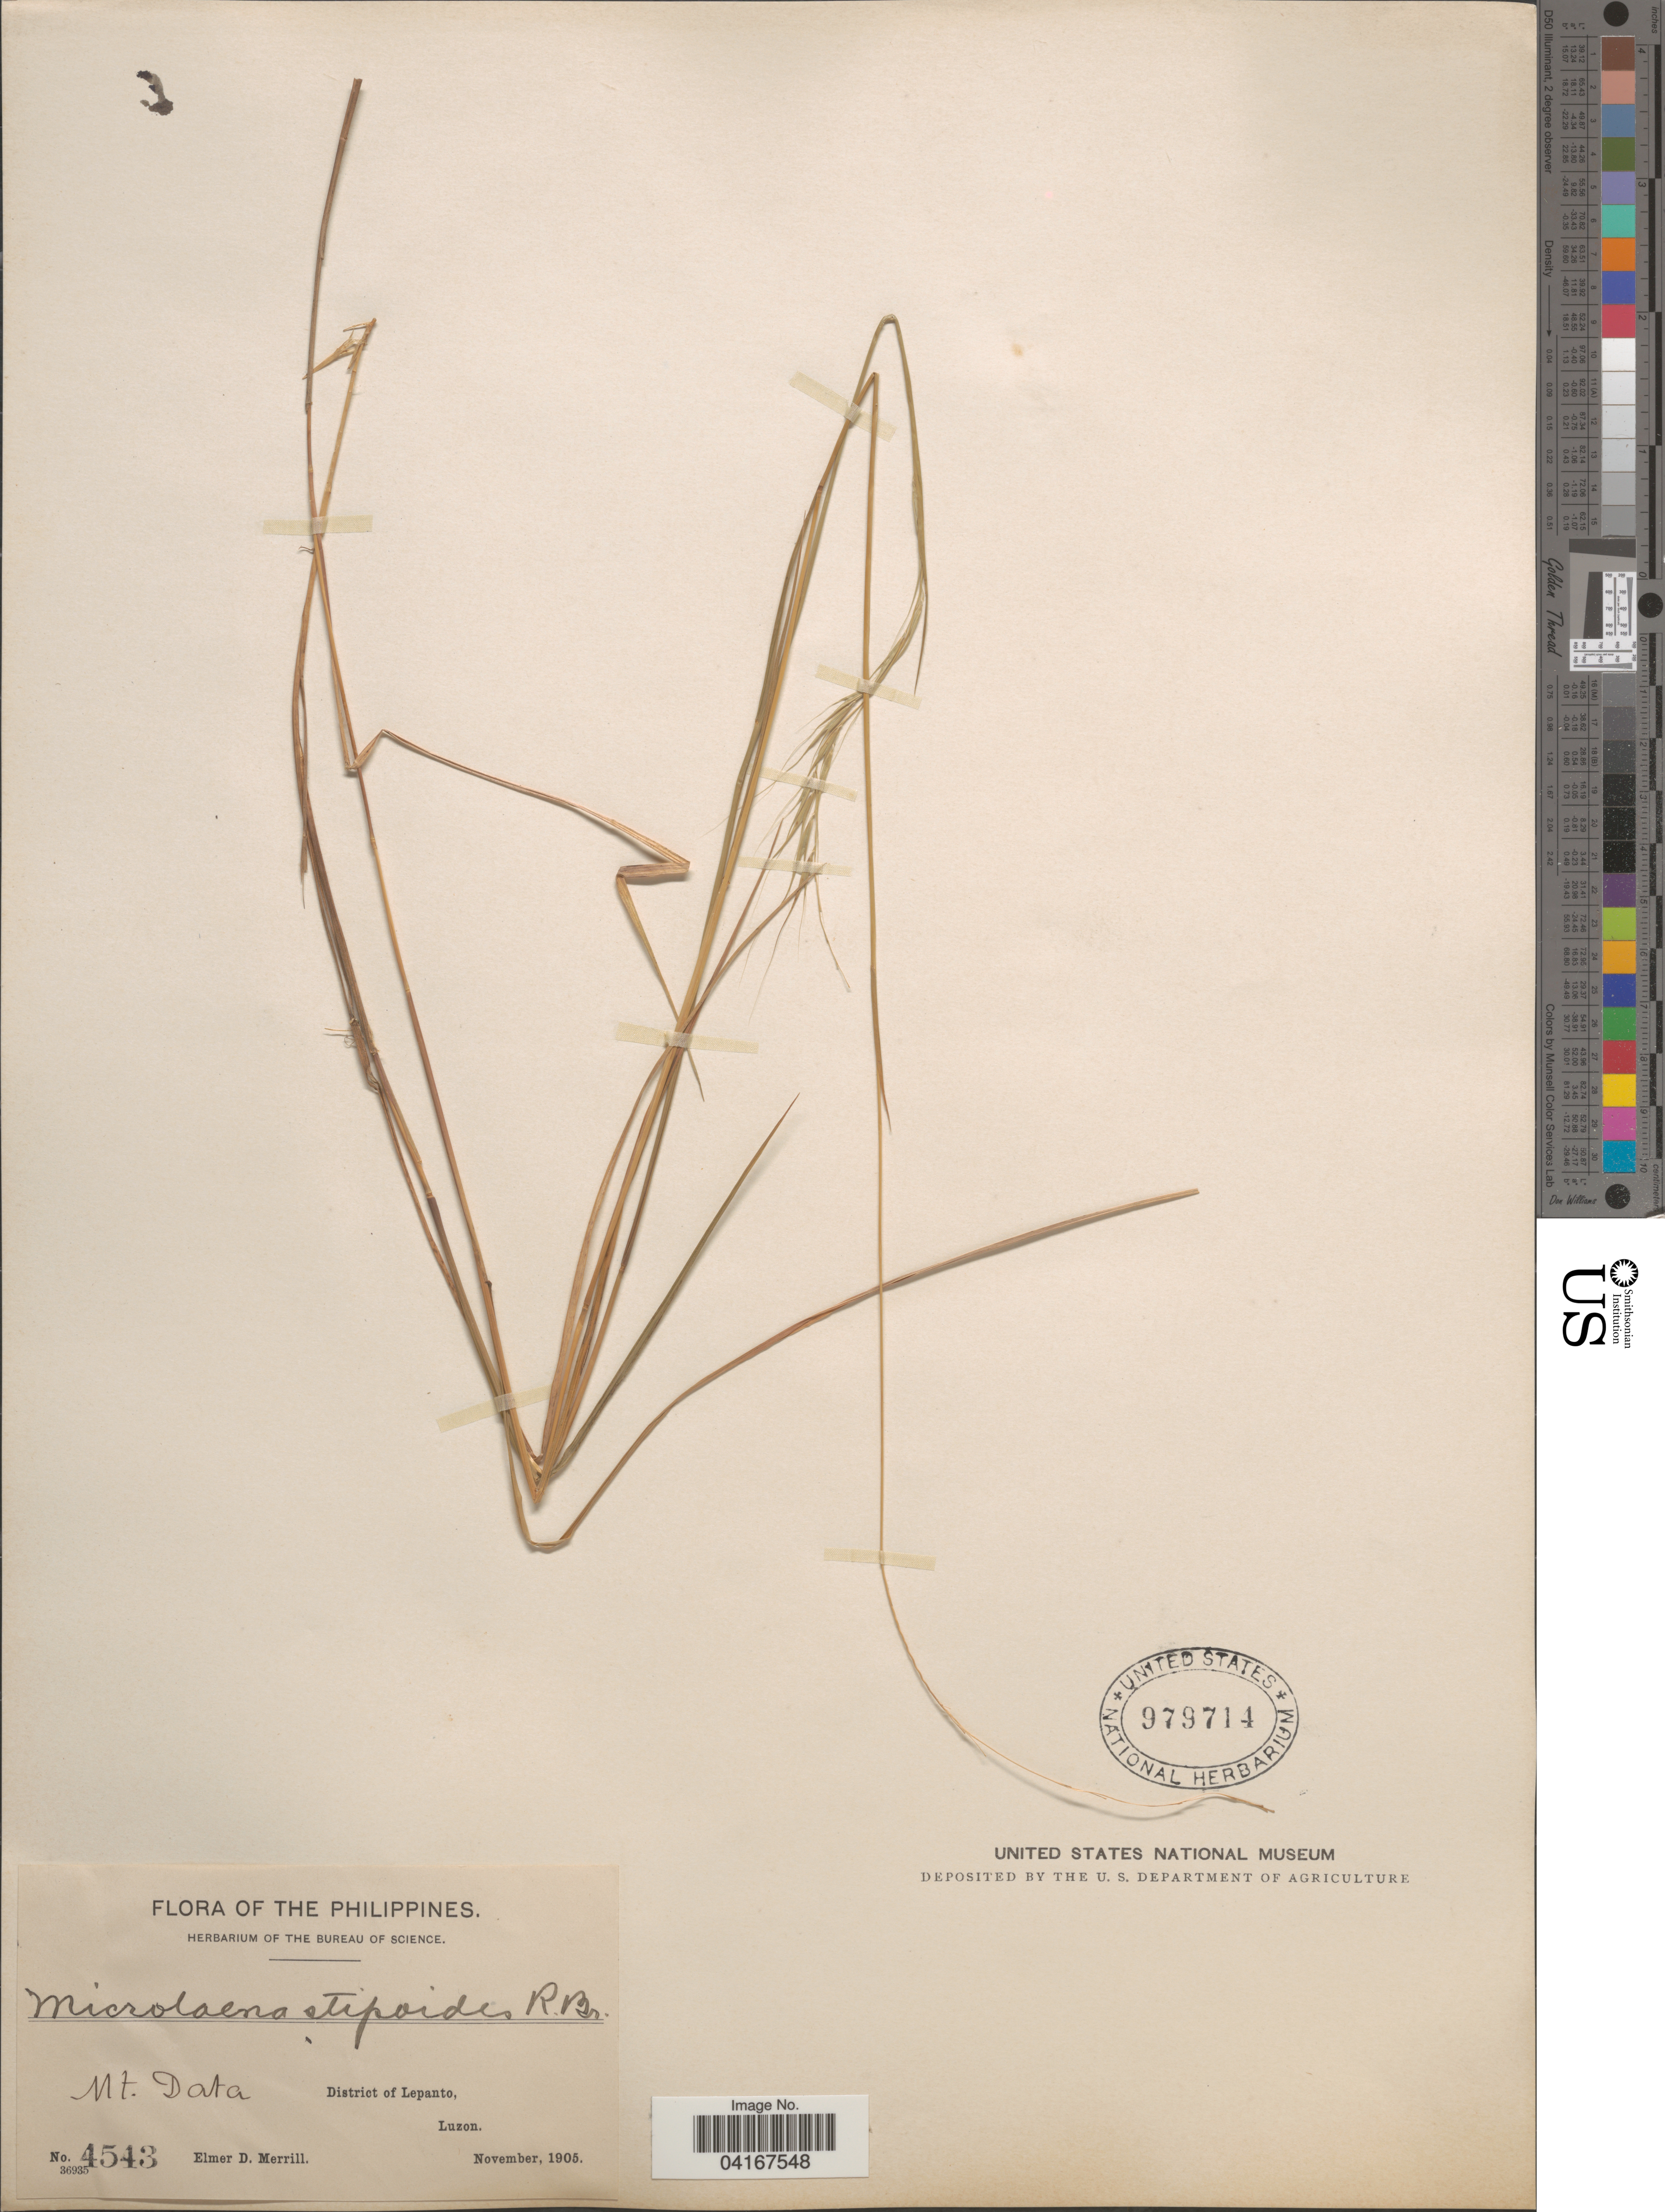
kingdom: Plantae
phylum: Tracheophyta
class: Liliopsida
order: Poales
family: Poaceae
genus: Microlaena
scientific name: Microlaena stipoides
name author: (Labill.) R. Br.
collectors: E. D. Merrill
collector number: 4543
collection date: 1905-11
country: Philippines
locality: Mt. Data. District of Lepantpo, Luzon.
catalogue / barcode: US 979714